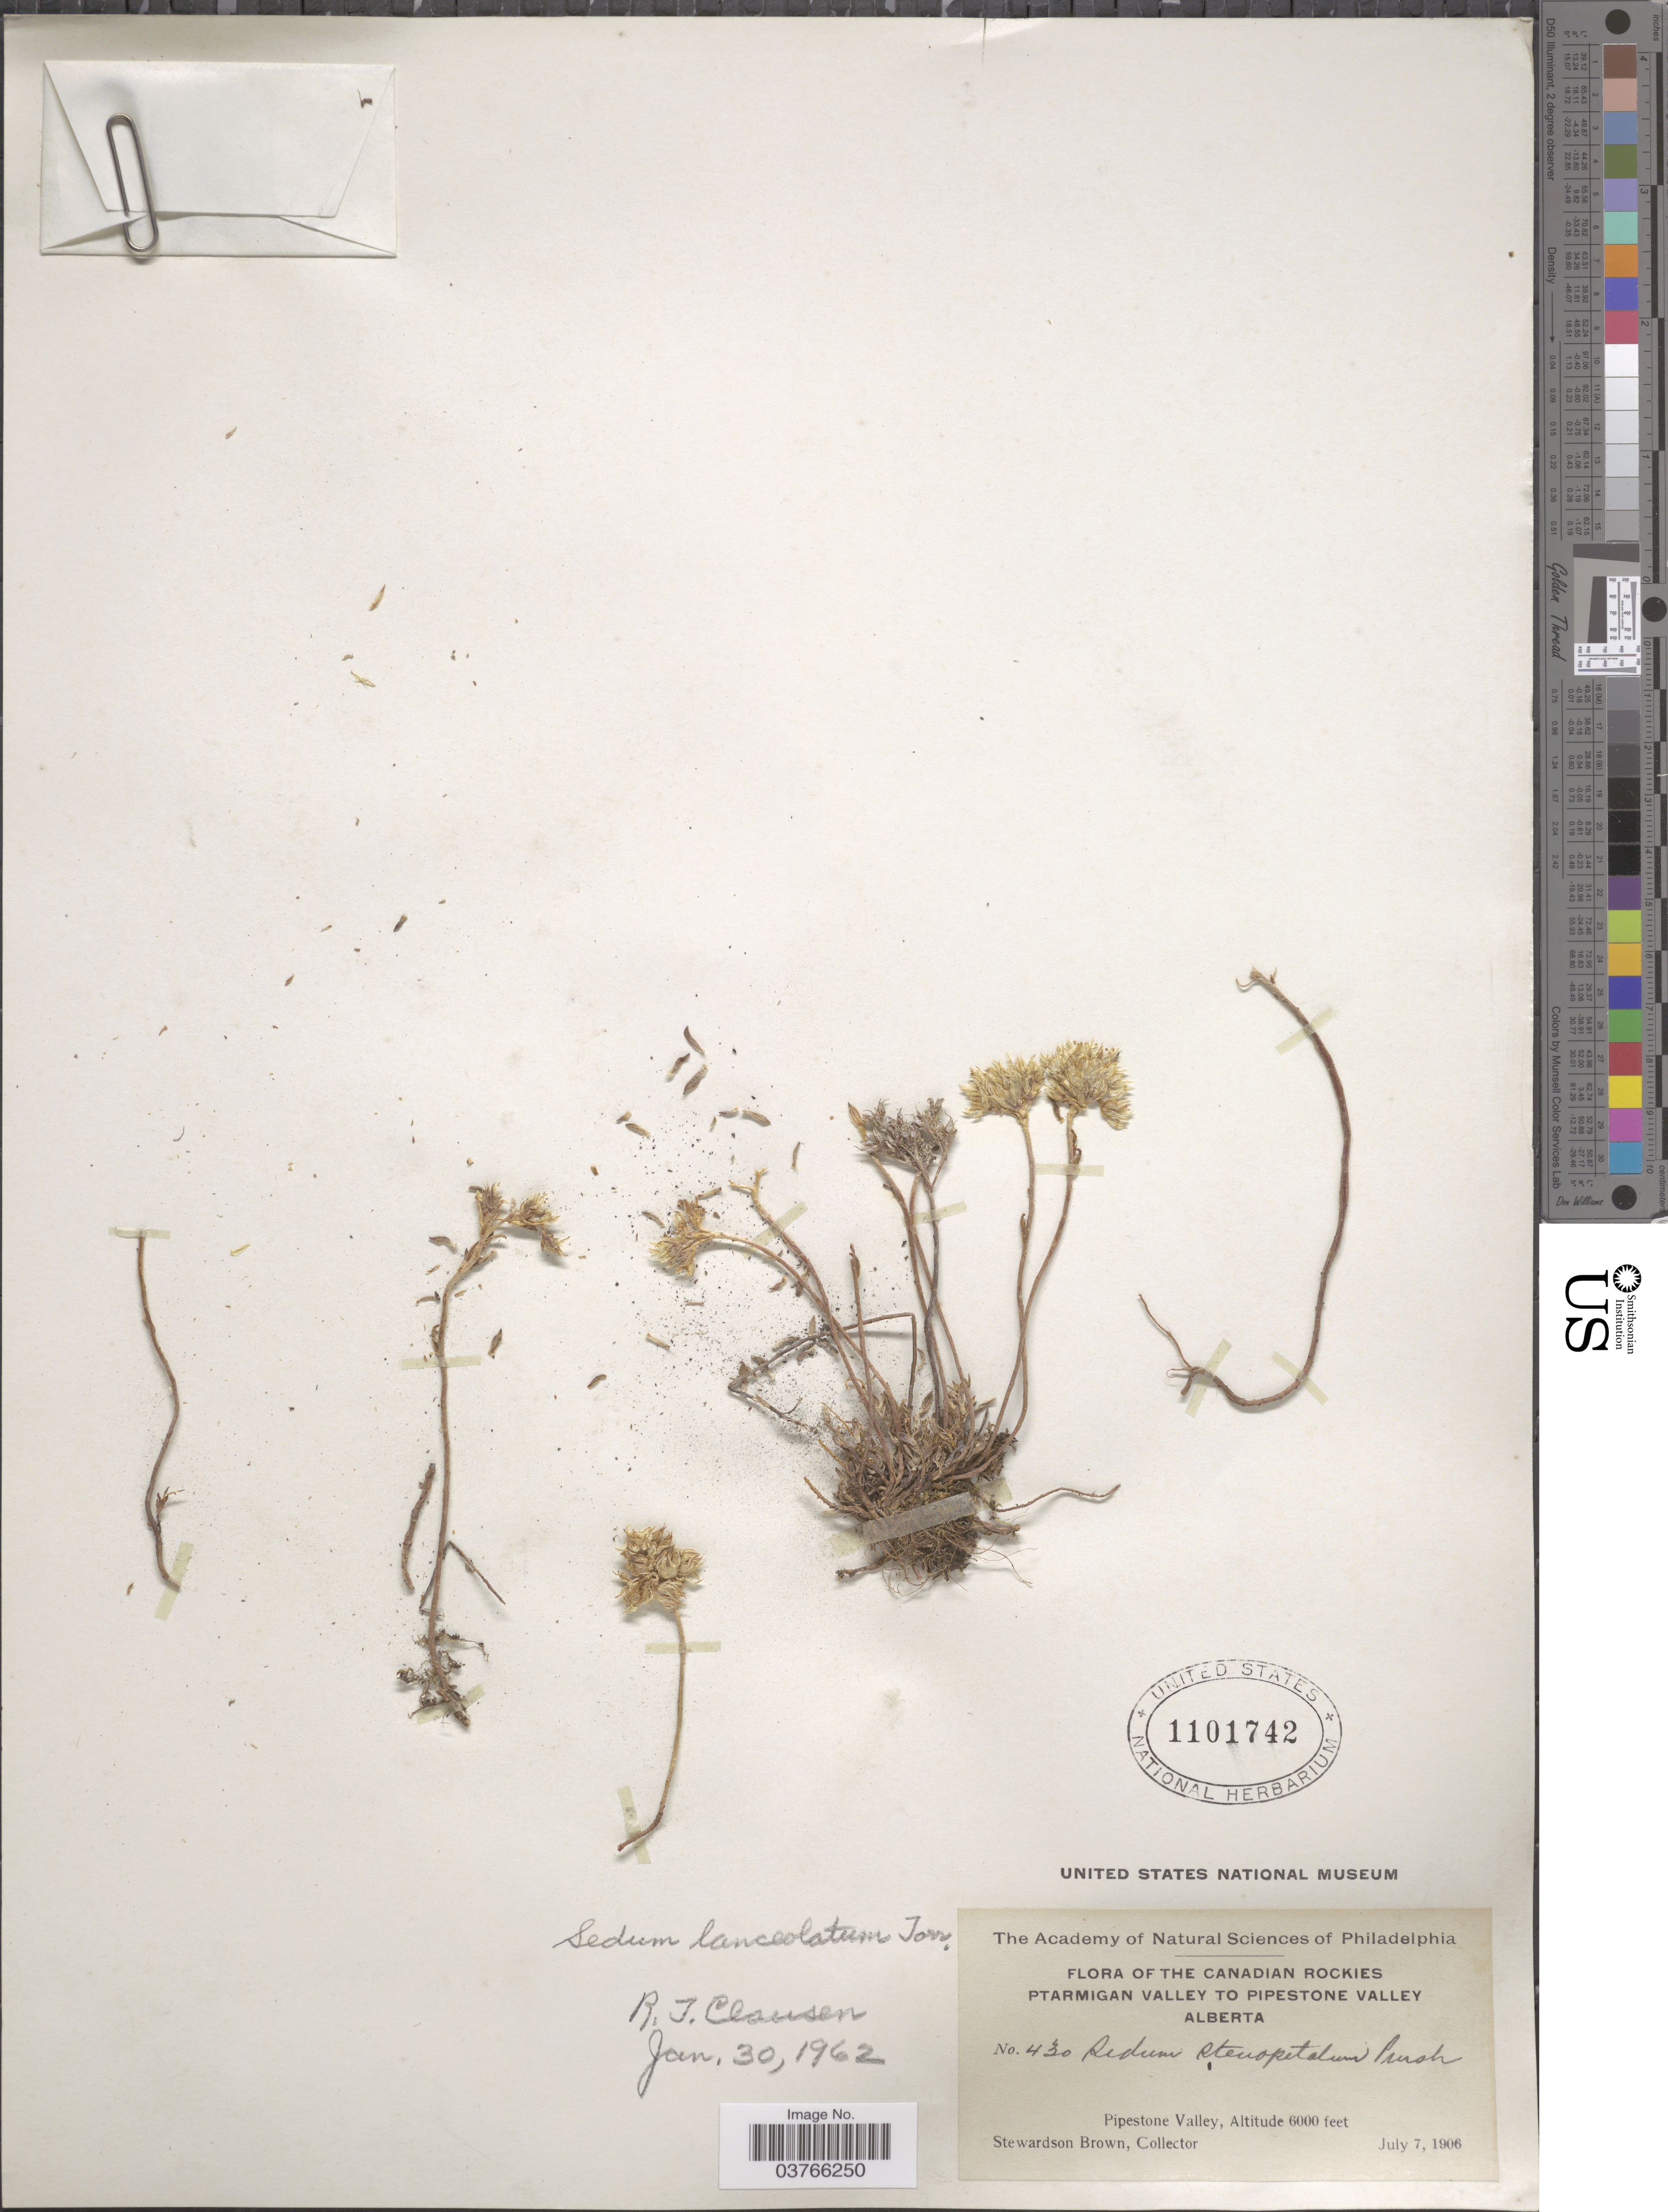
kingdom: Plantae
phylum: Tracheophyta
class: Magnoliopsida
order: Saxifragales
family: Crassulaceae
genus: Sedum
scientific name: Sedum lanceolatum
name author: Torr.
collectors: S. Brown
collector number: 430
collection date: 1906-07-07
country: Canada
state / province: Alberta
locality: The Canadian Rockies. Ptarmigan Valley to Pipestone Valley. [unsure placement] Pipestone Valley.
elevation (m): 1829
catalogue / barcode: US 1101742